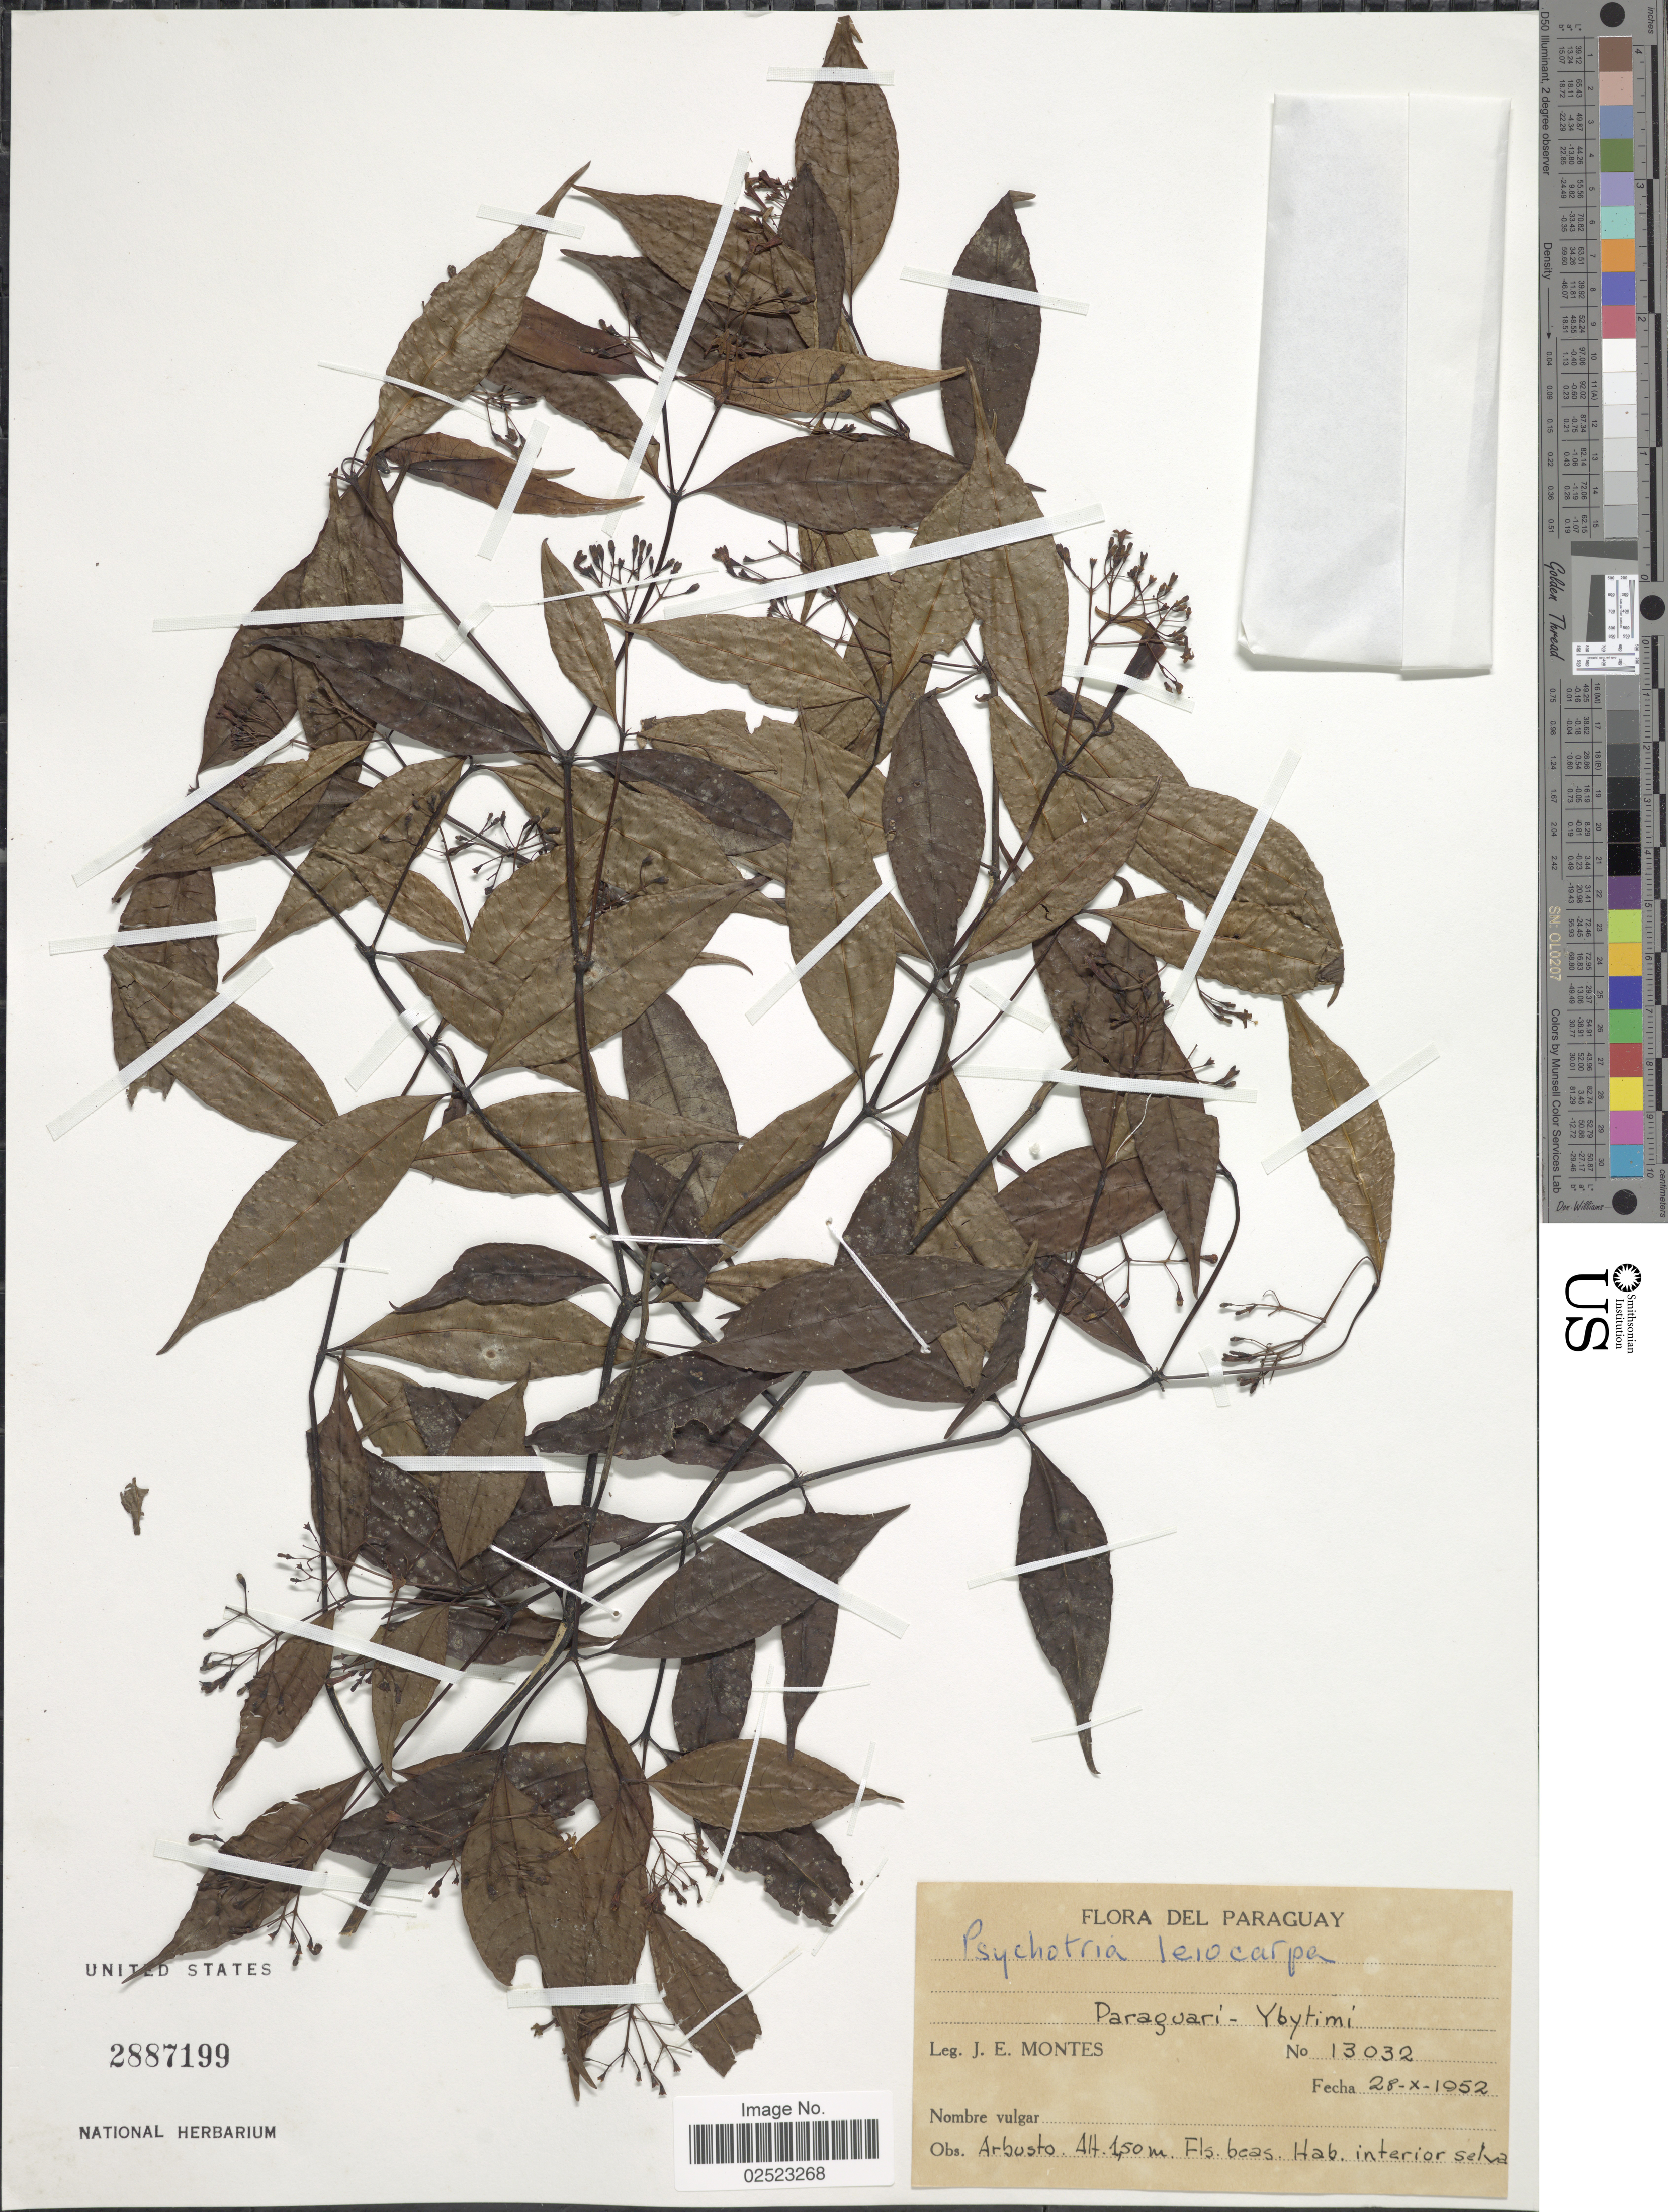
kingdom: Plantae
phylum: Tracheophyta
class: Magnoliopsida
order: Gentianales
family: Rubiaceae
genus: Psychotria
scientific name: Psychotria leiocarpa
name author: Cham. & Schltdl.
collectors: J. E. Montes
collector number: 13032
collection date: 1952-10-28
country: Paraguay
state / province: Paraguari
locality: Ybytimi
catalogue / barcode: US 2887199